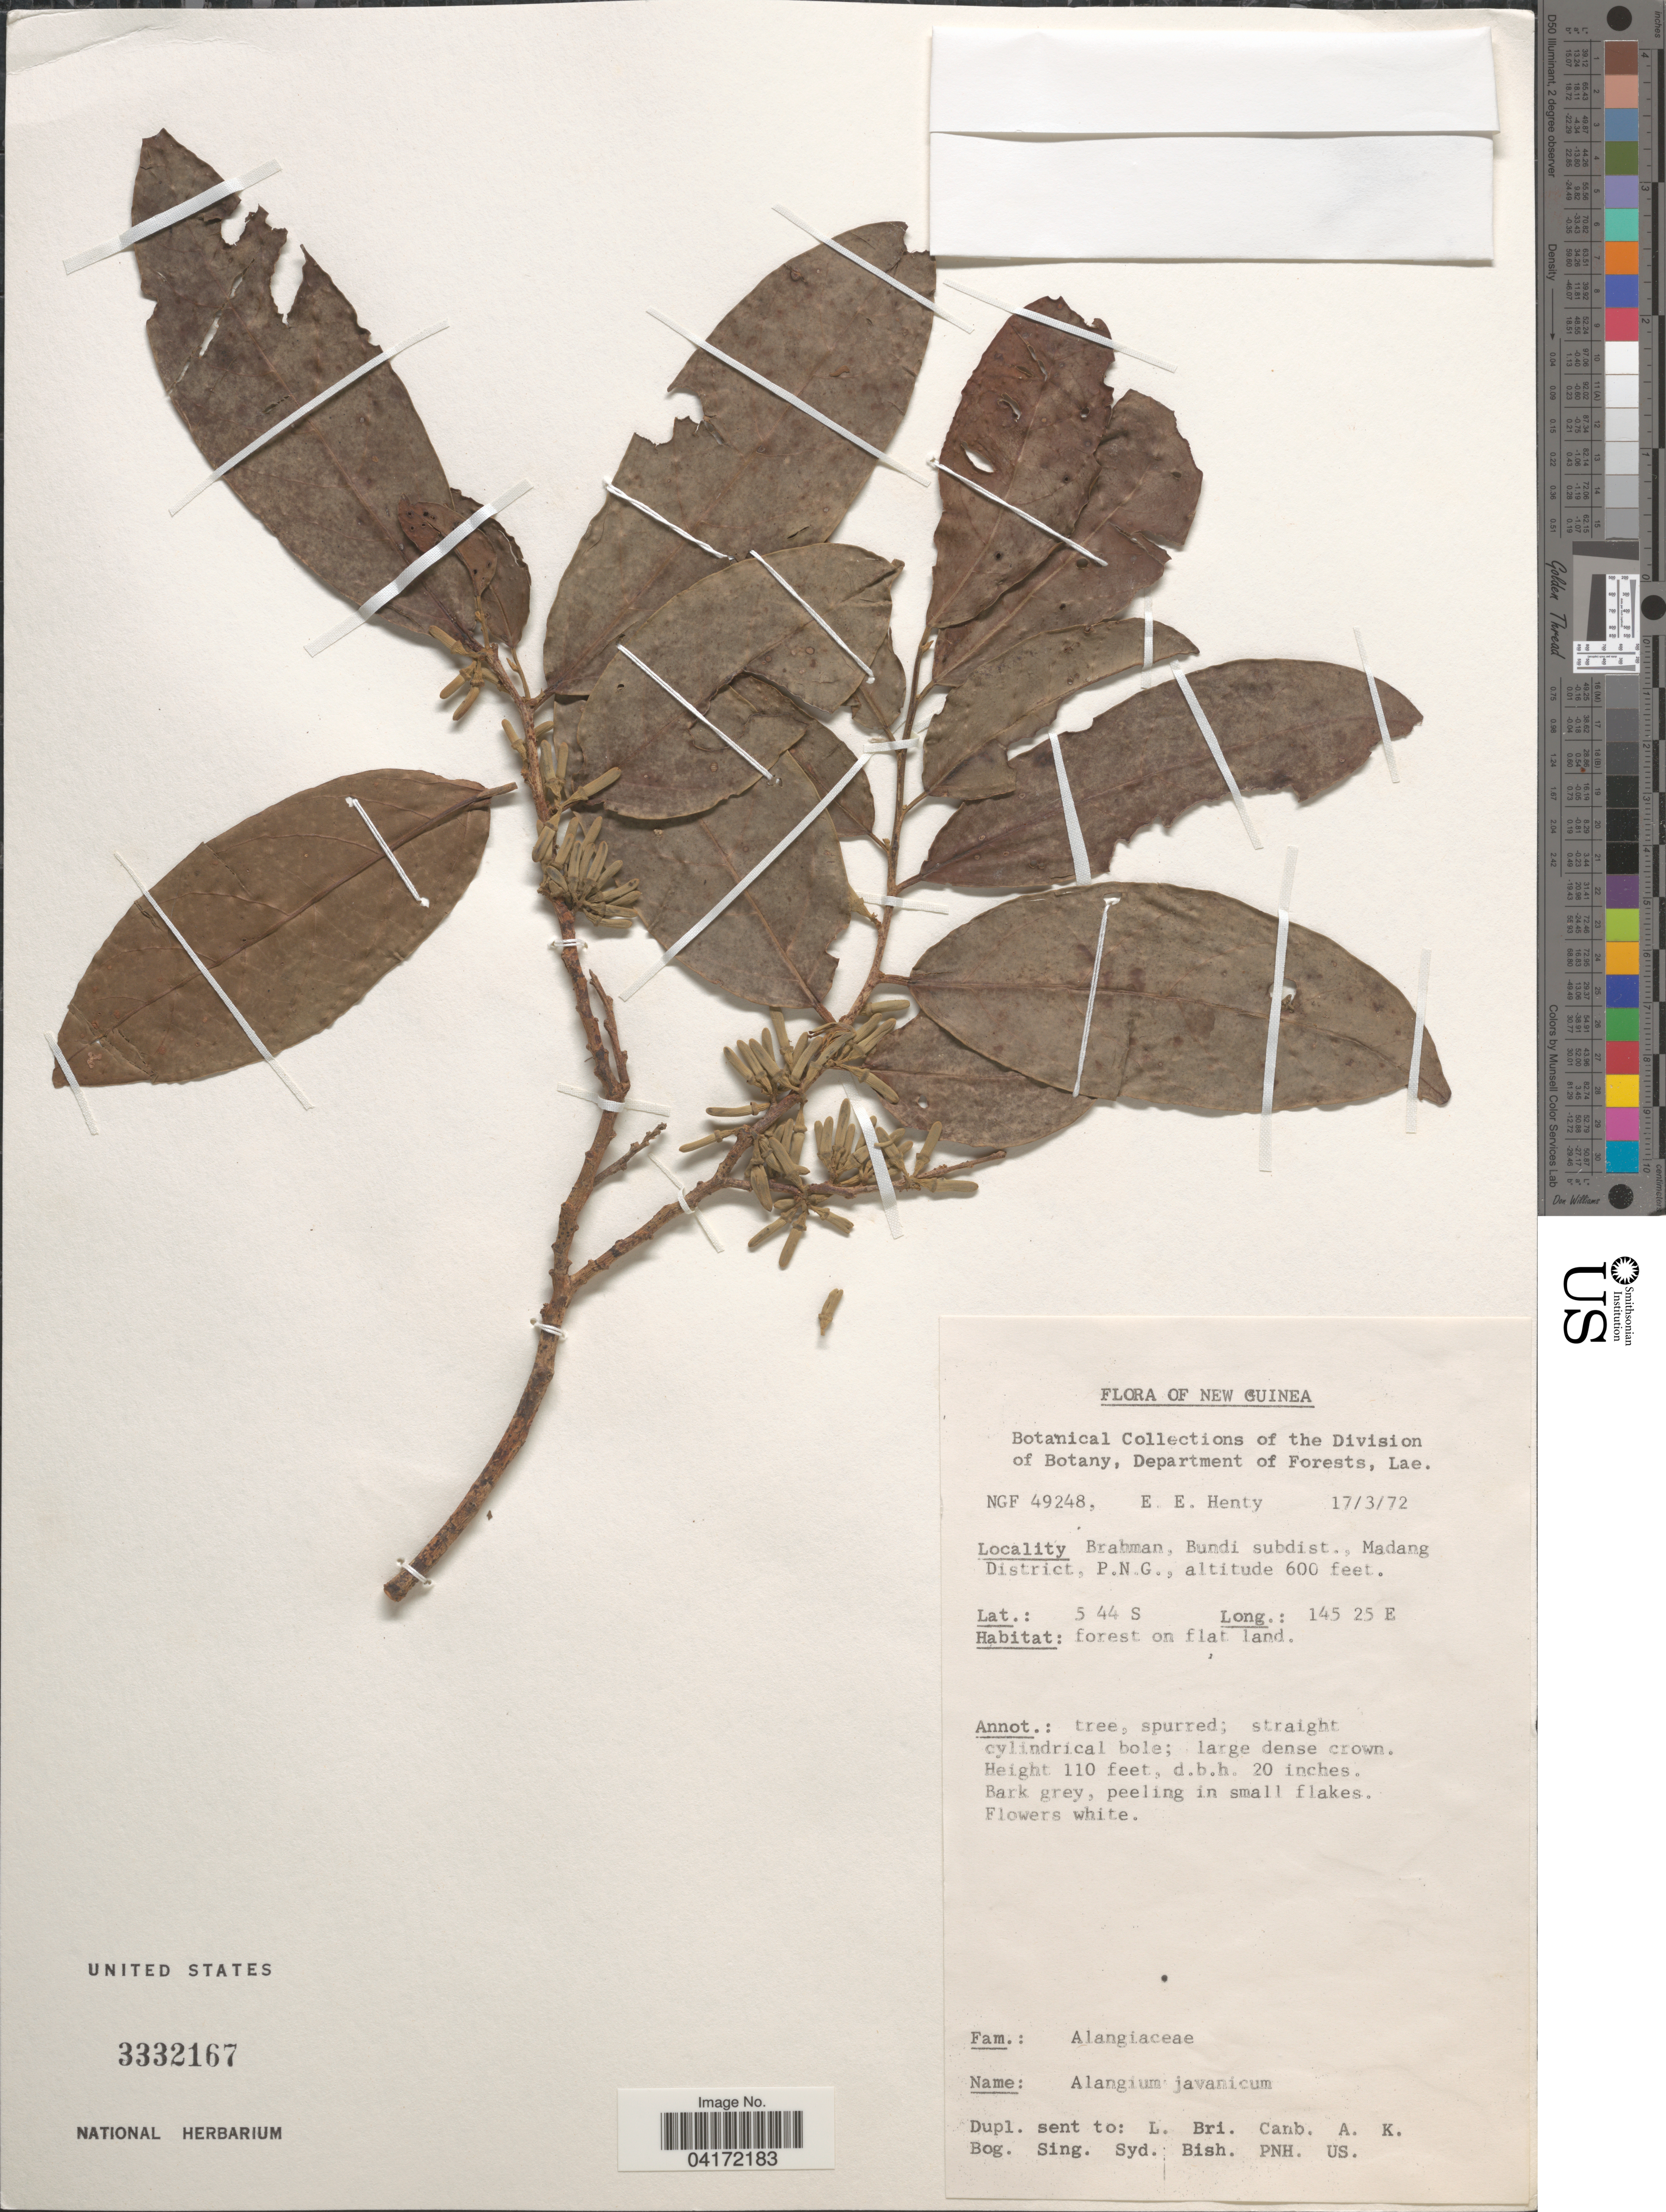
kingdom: Plantae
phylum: Tracheophyta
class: Magnoliopsida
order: Cornales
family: Cornaceae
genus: Alangium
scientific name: Alangium javanicum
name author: (Blume) Wangerin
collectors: E. Henty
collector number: NGF49248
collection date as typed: Transcribed d/m/y: 17/3/72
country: Papua New Guinea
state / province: Madang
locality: New Guinea. Brahman, Bundi subdist., Madang District.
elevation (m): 183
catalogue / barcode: US 3332167